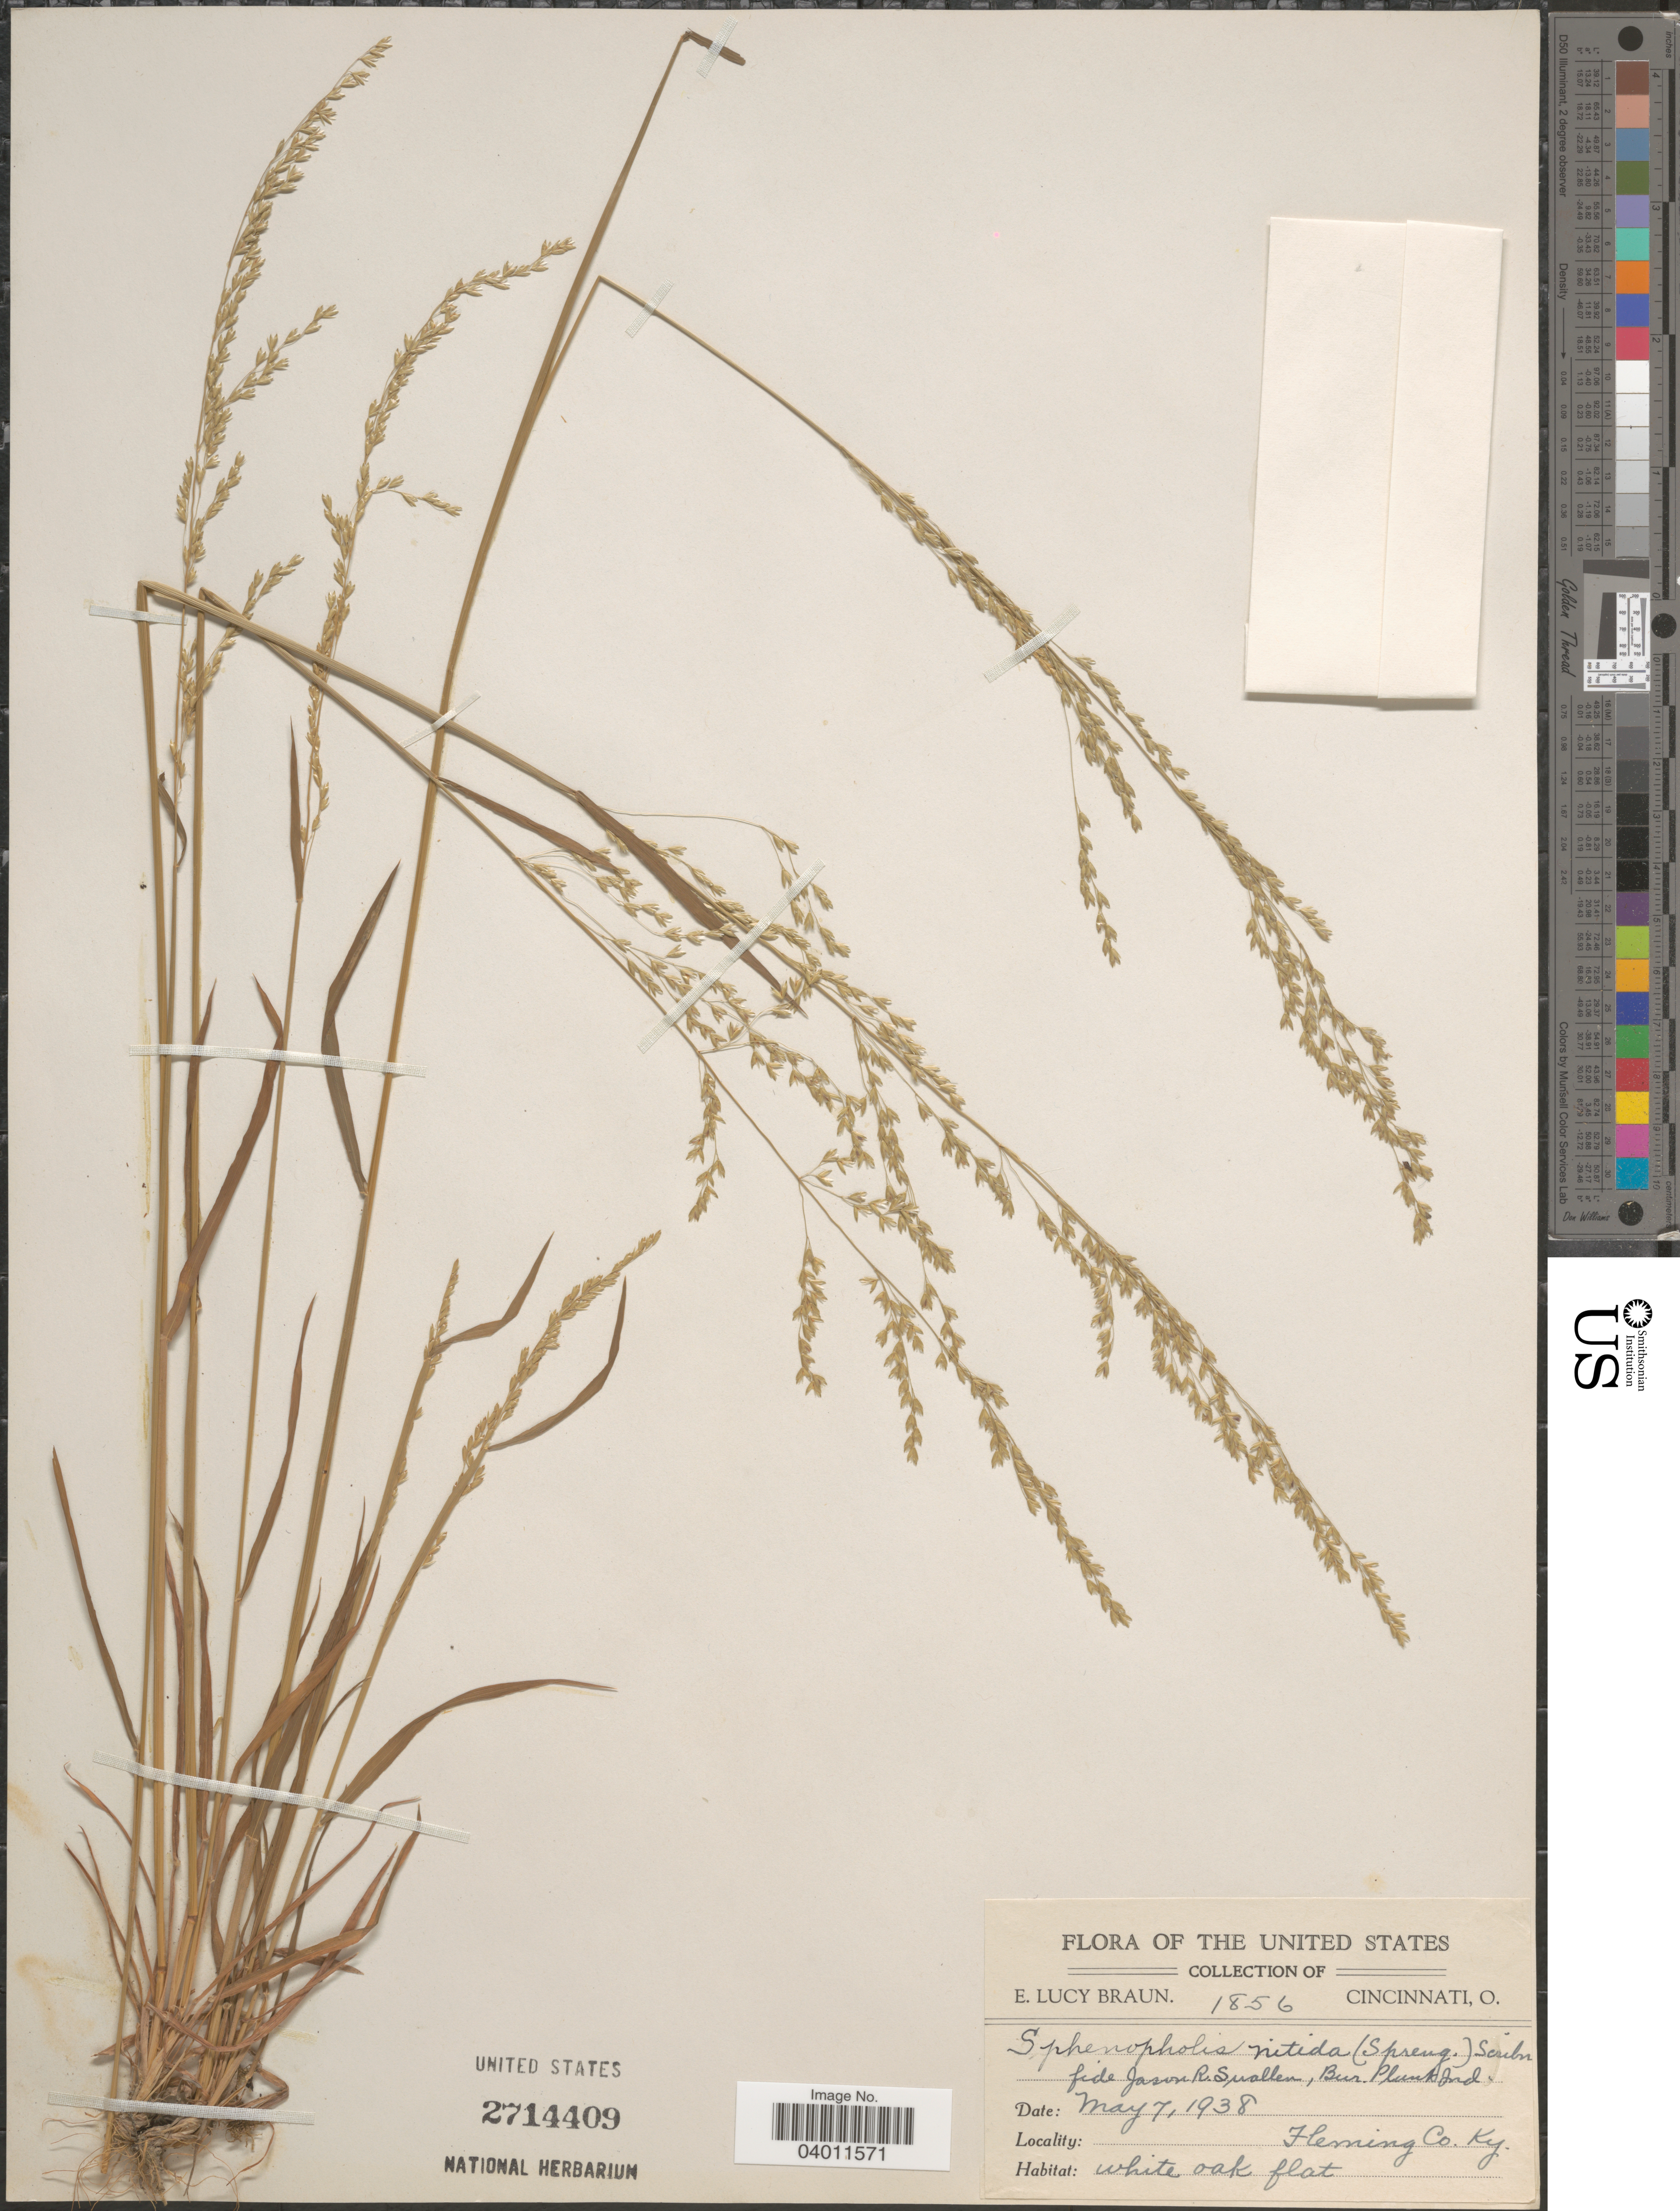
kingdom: Plantae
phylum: Tracheophyta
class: Liliopsida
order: Poales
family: Poaceae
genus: Sphenopholis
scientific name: Sphenopholis nitida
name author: (Biehler) Scribn.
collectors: E. L. Braun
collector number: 1856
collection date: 1938-05-07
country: United States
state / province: Kentucky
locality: Fleming Co.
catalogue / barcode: US 2714409